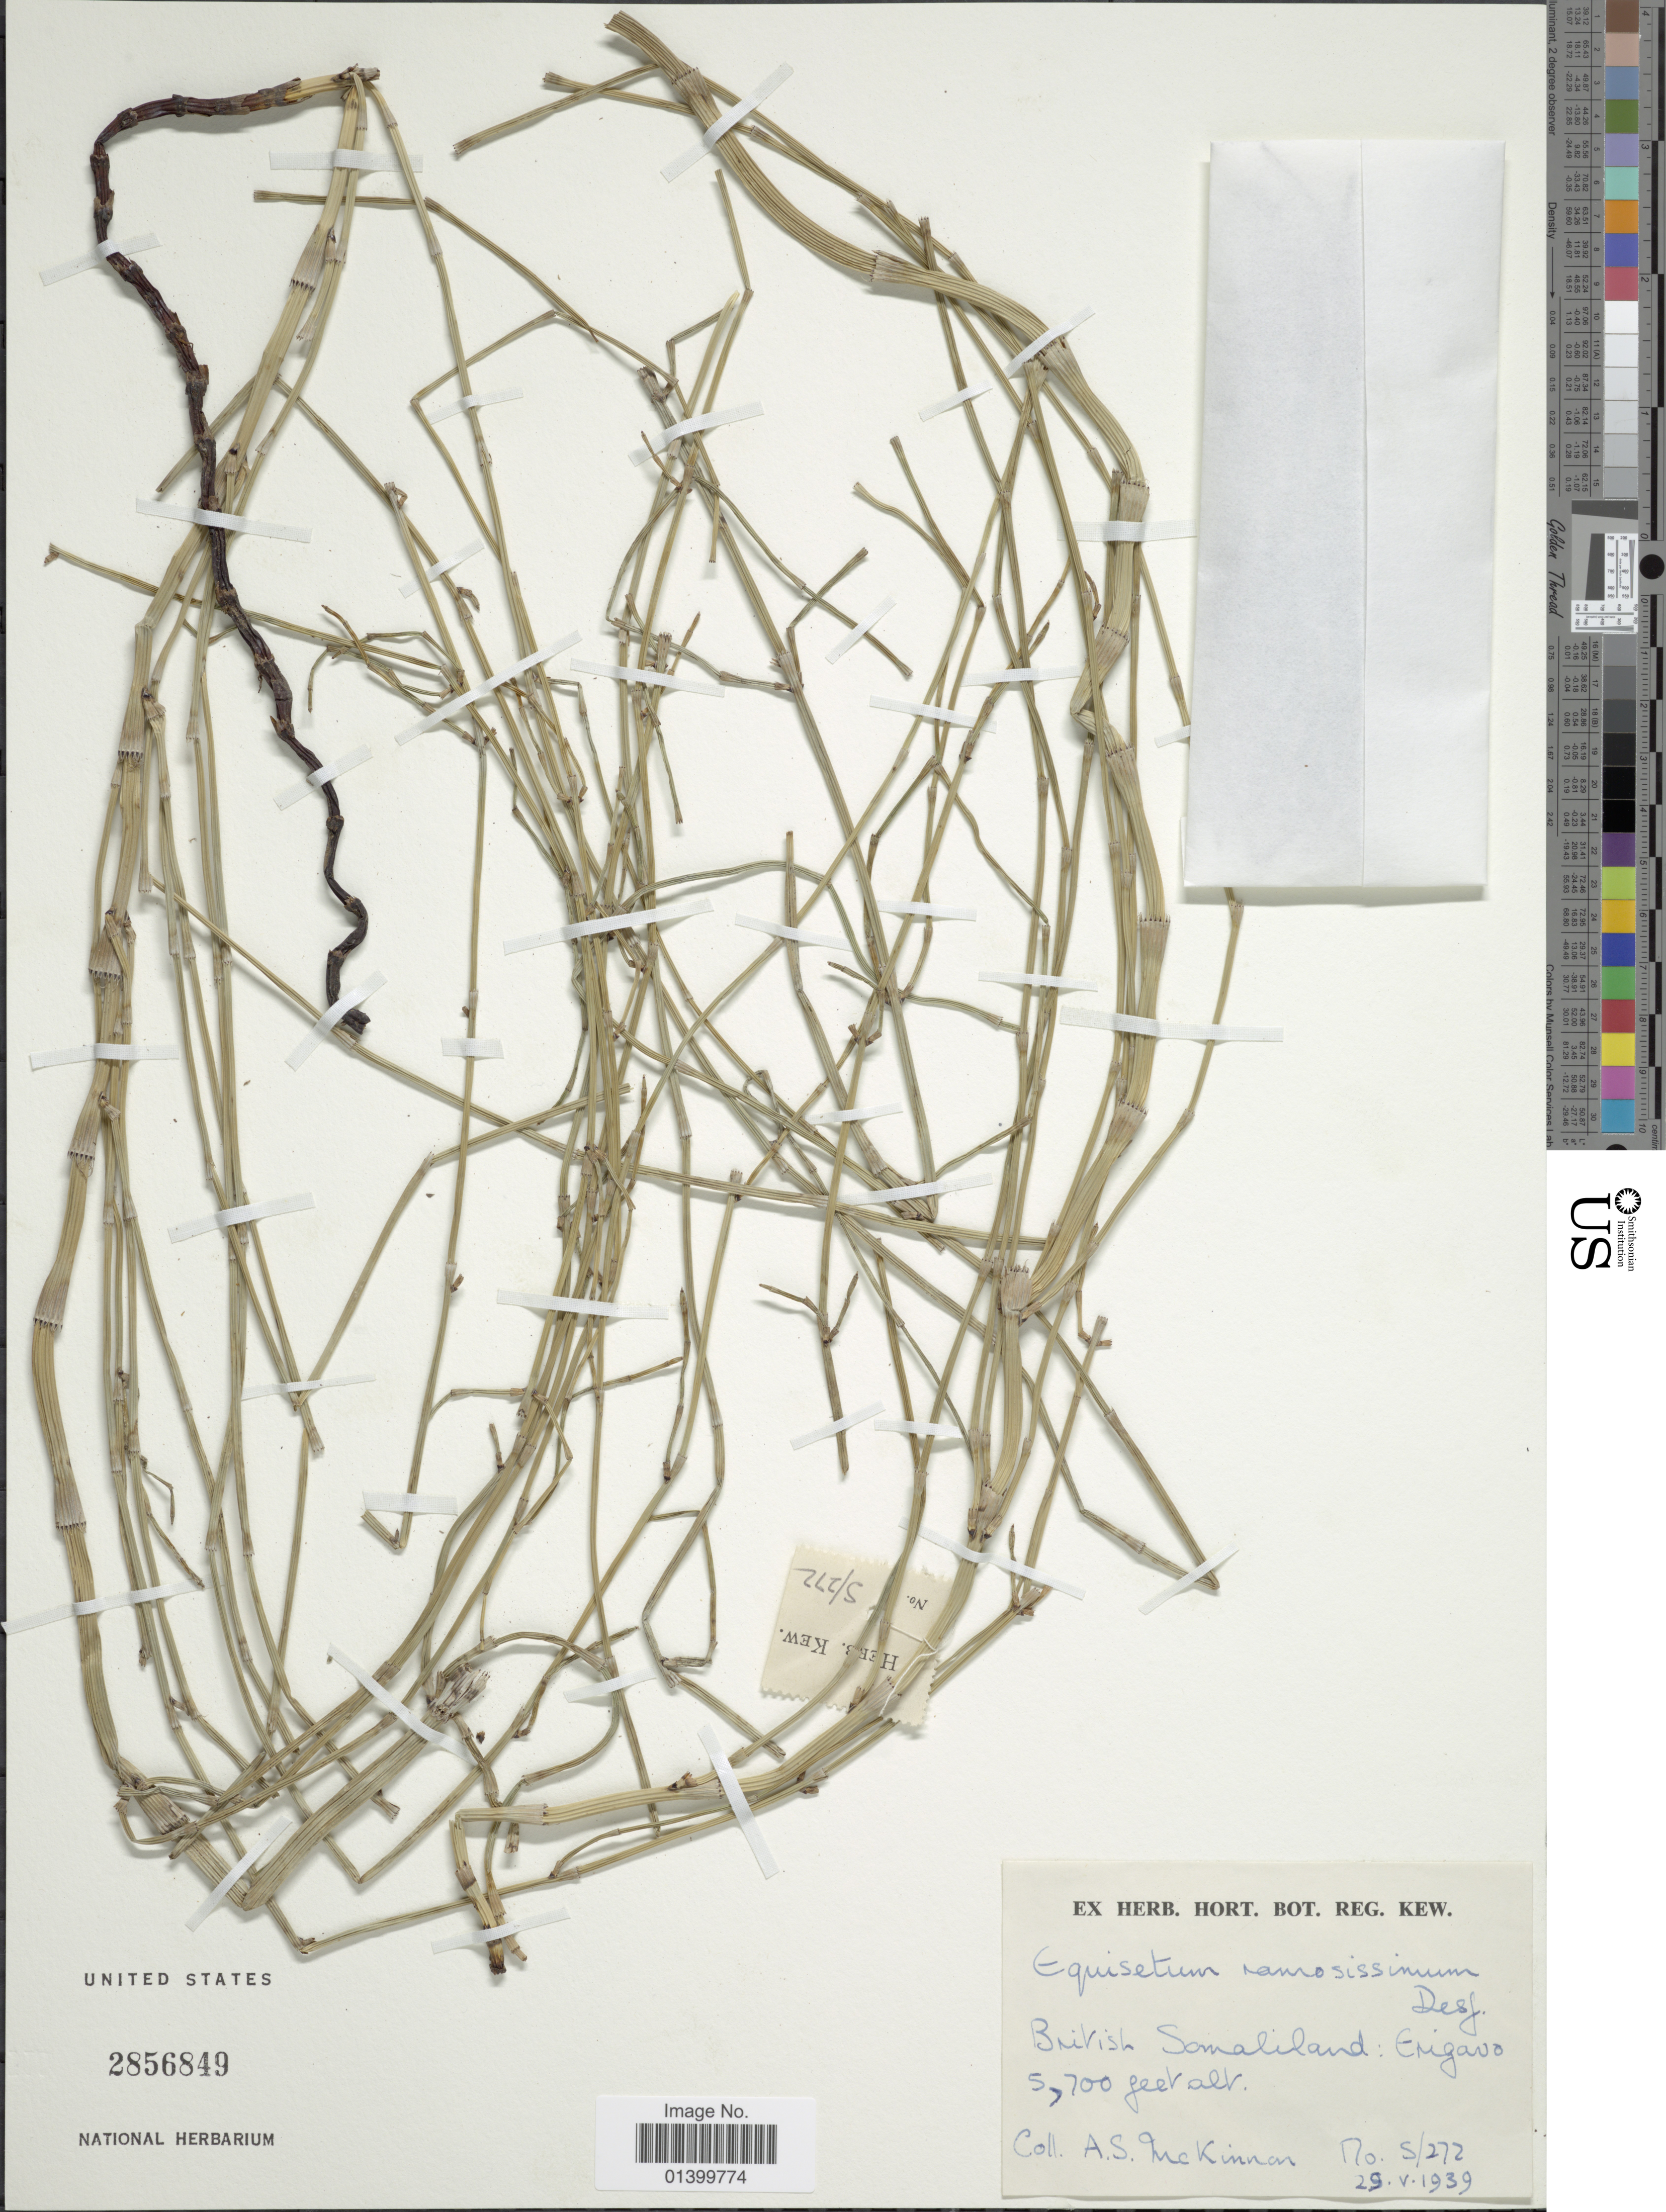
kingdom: Plantae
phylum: Tracheophyta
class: Polypodiopsida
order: Equisetales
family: Equisetaceae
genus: Equisetum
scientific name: Equisetum ramosissimum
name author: Desf.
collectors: A. McKinnow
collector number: S/272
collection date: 1939-05-29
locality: British Samaliland: Erigavo [interpreted]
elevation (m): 1737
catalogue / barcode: US 2856849